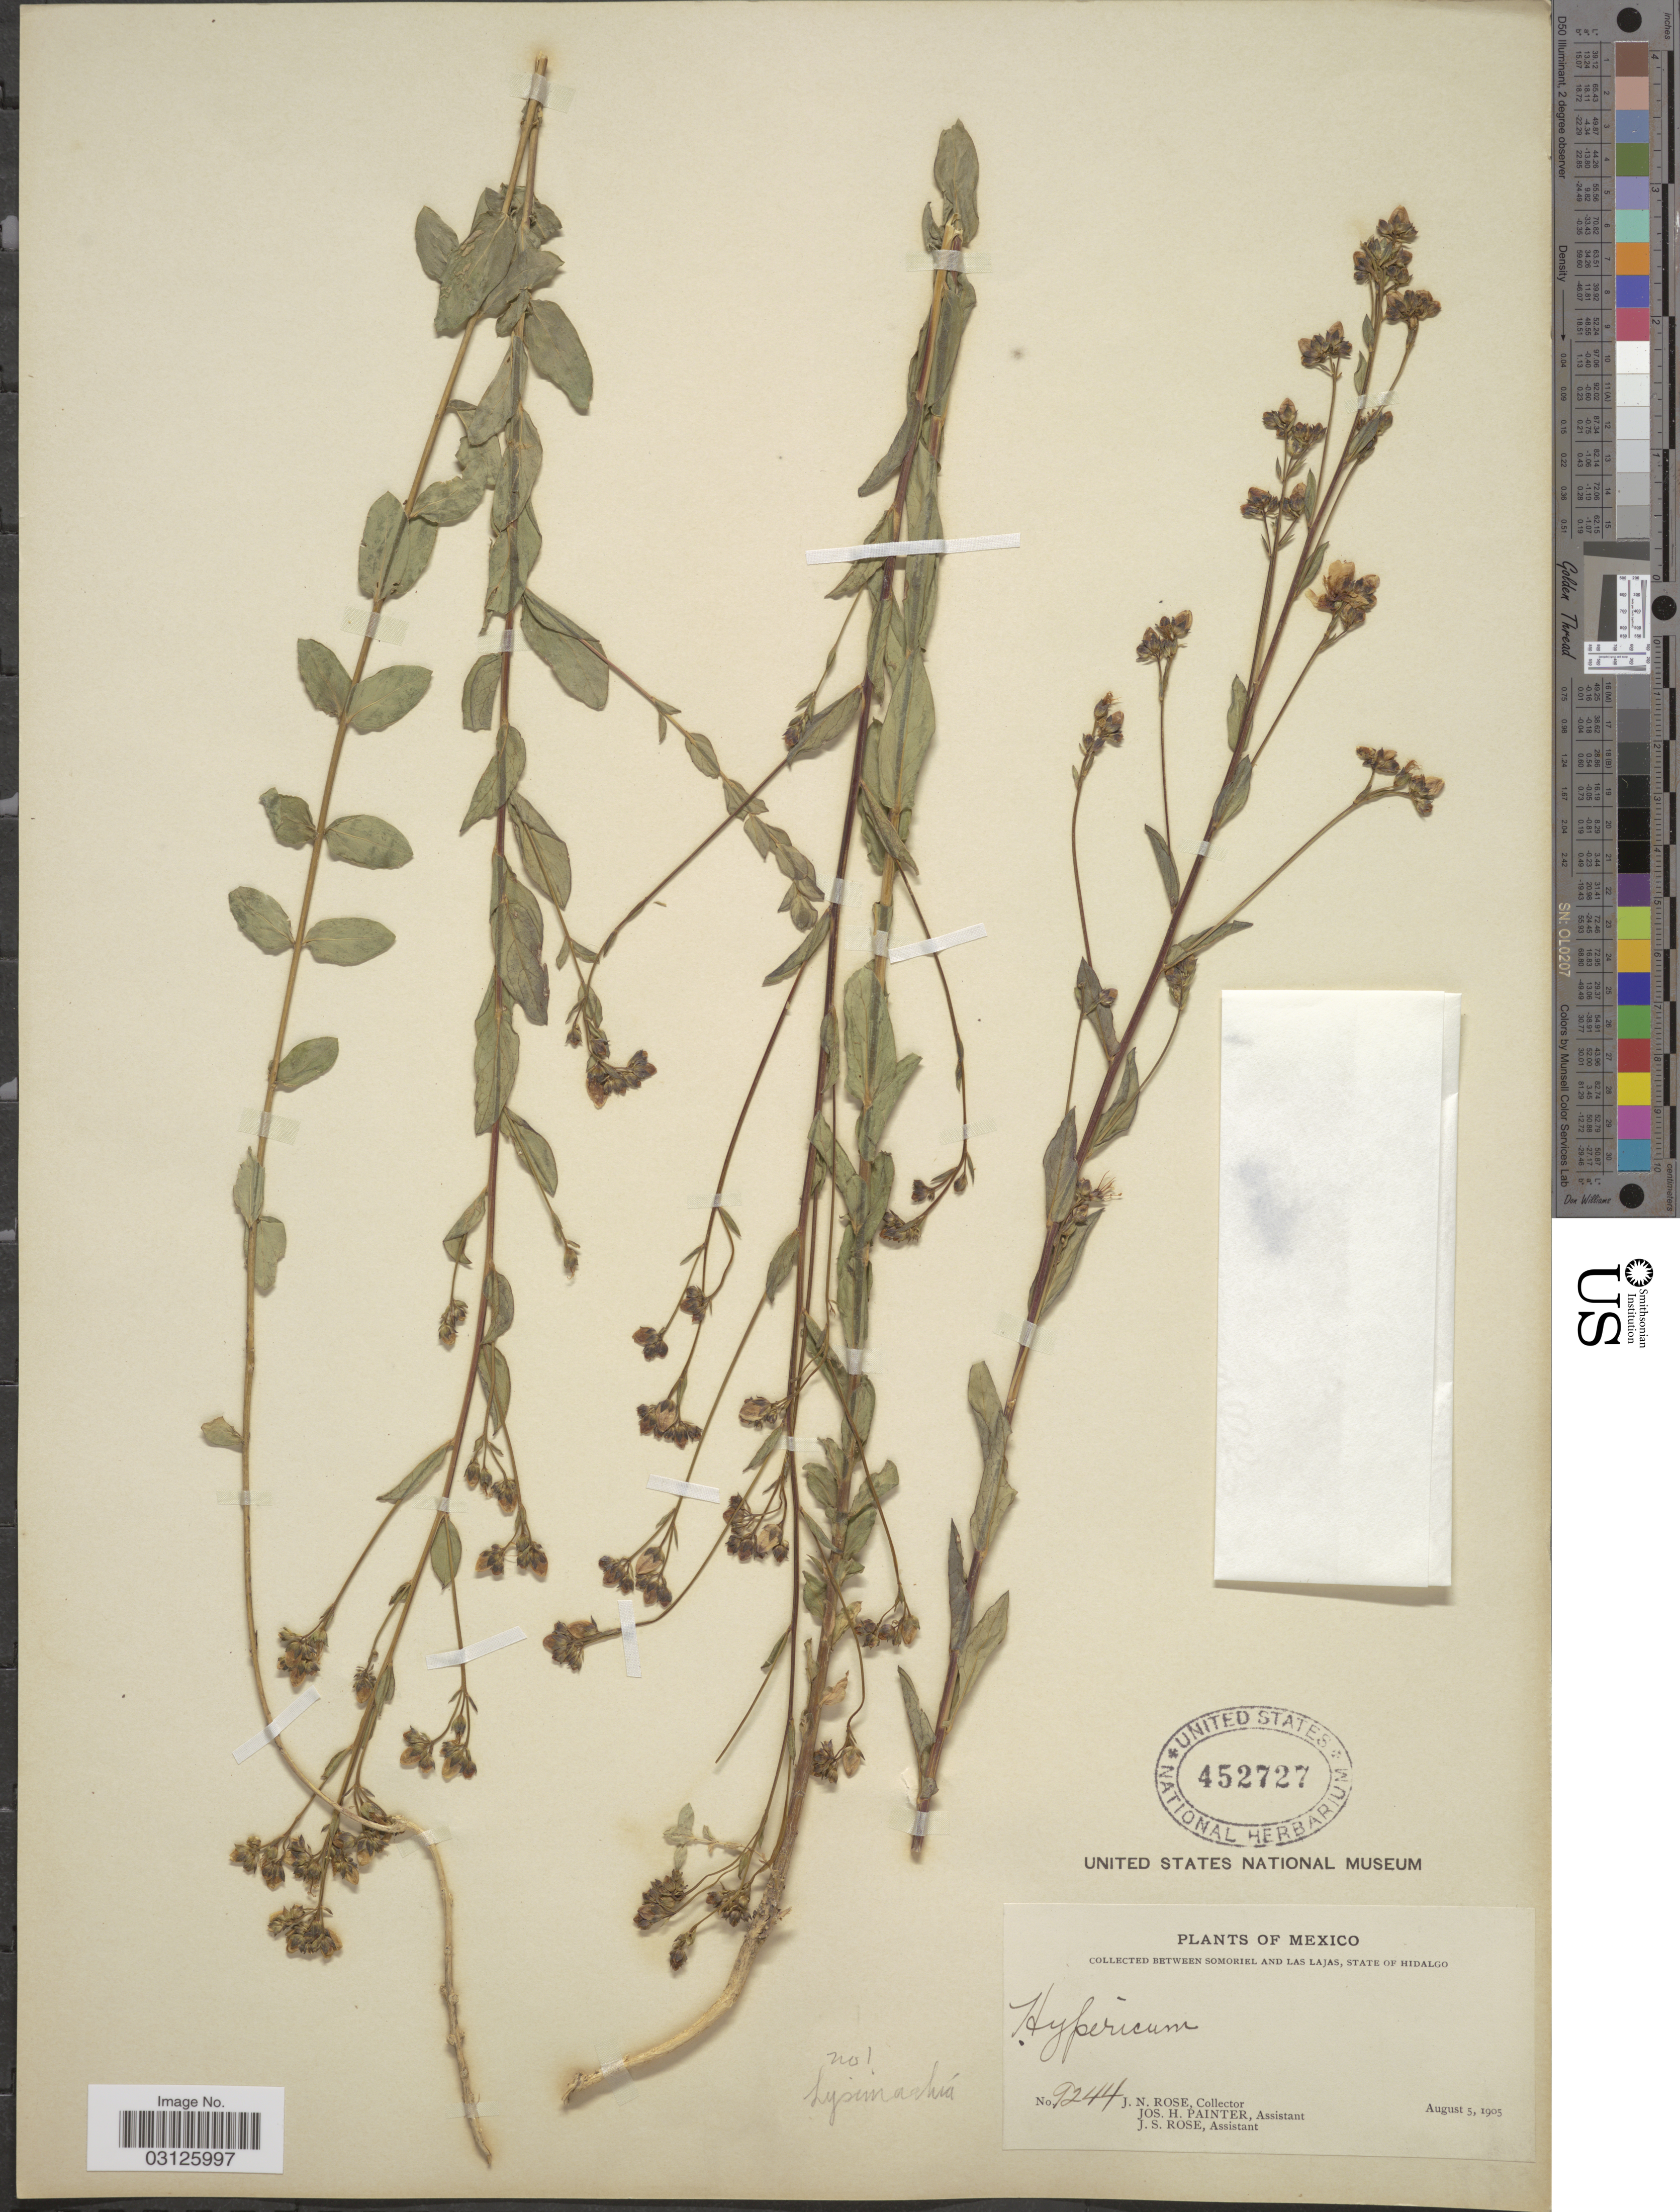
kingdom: Plantae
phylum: Tracheophyta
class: Magnoliopsida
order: Ericales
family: Primulaceae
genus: Lysimachia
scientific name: Lysimachia sp.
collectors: J. N. Rose, J. H. Painter & J. S. Rose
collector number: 9244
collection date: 1905-08-05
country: Mexico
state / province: Hidalgo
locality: Collected between Somoriel and Las Lajas.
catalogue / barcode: US 452727